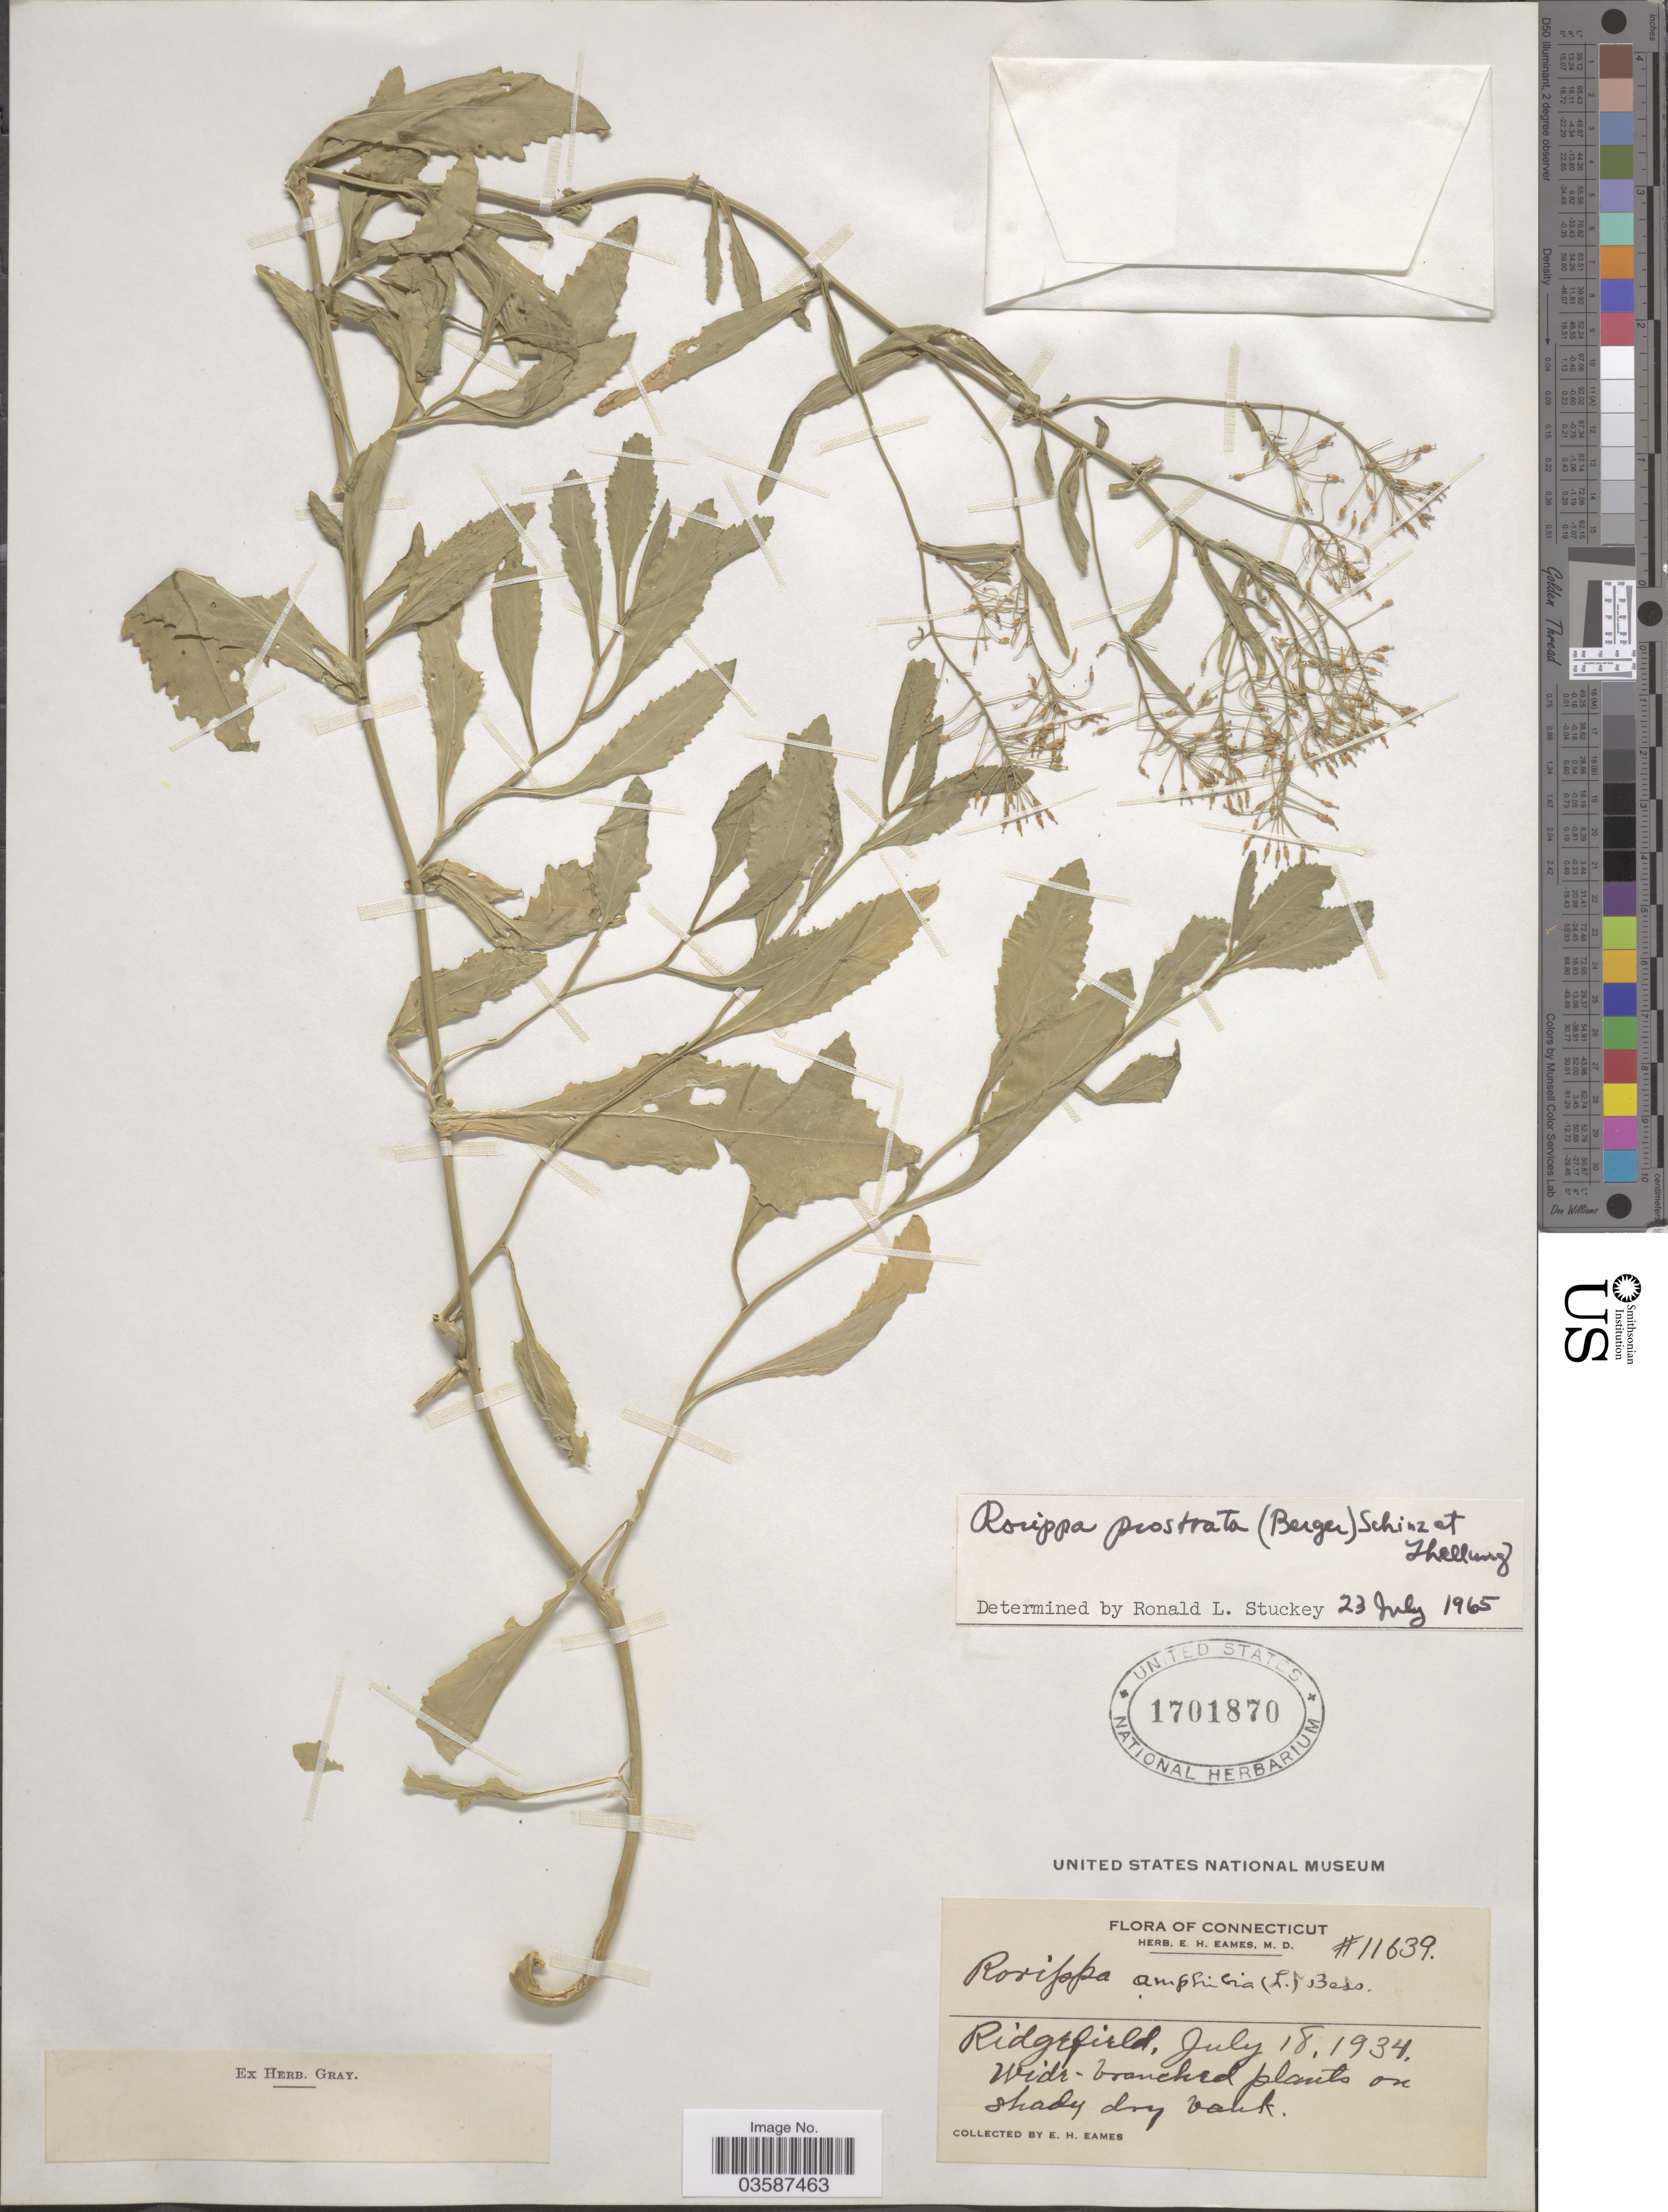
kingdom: Plantae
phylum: Tracheophyta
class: Magnoliopsida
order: Brassicales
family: Brassicaceae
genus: Rorippa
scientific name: Rorippa prostrata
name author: Schinz & Thell.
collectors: E. H. Eames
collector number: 11639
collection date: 1934-07-18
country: United States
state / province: Connecticut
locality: Ridgefield, Wide-branched plants on shady dry bank.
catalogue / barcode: US 1701870